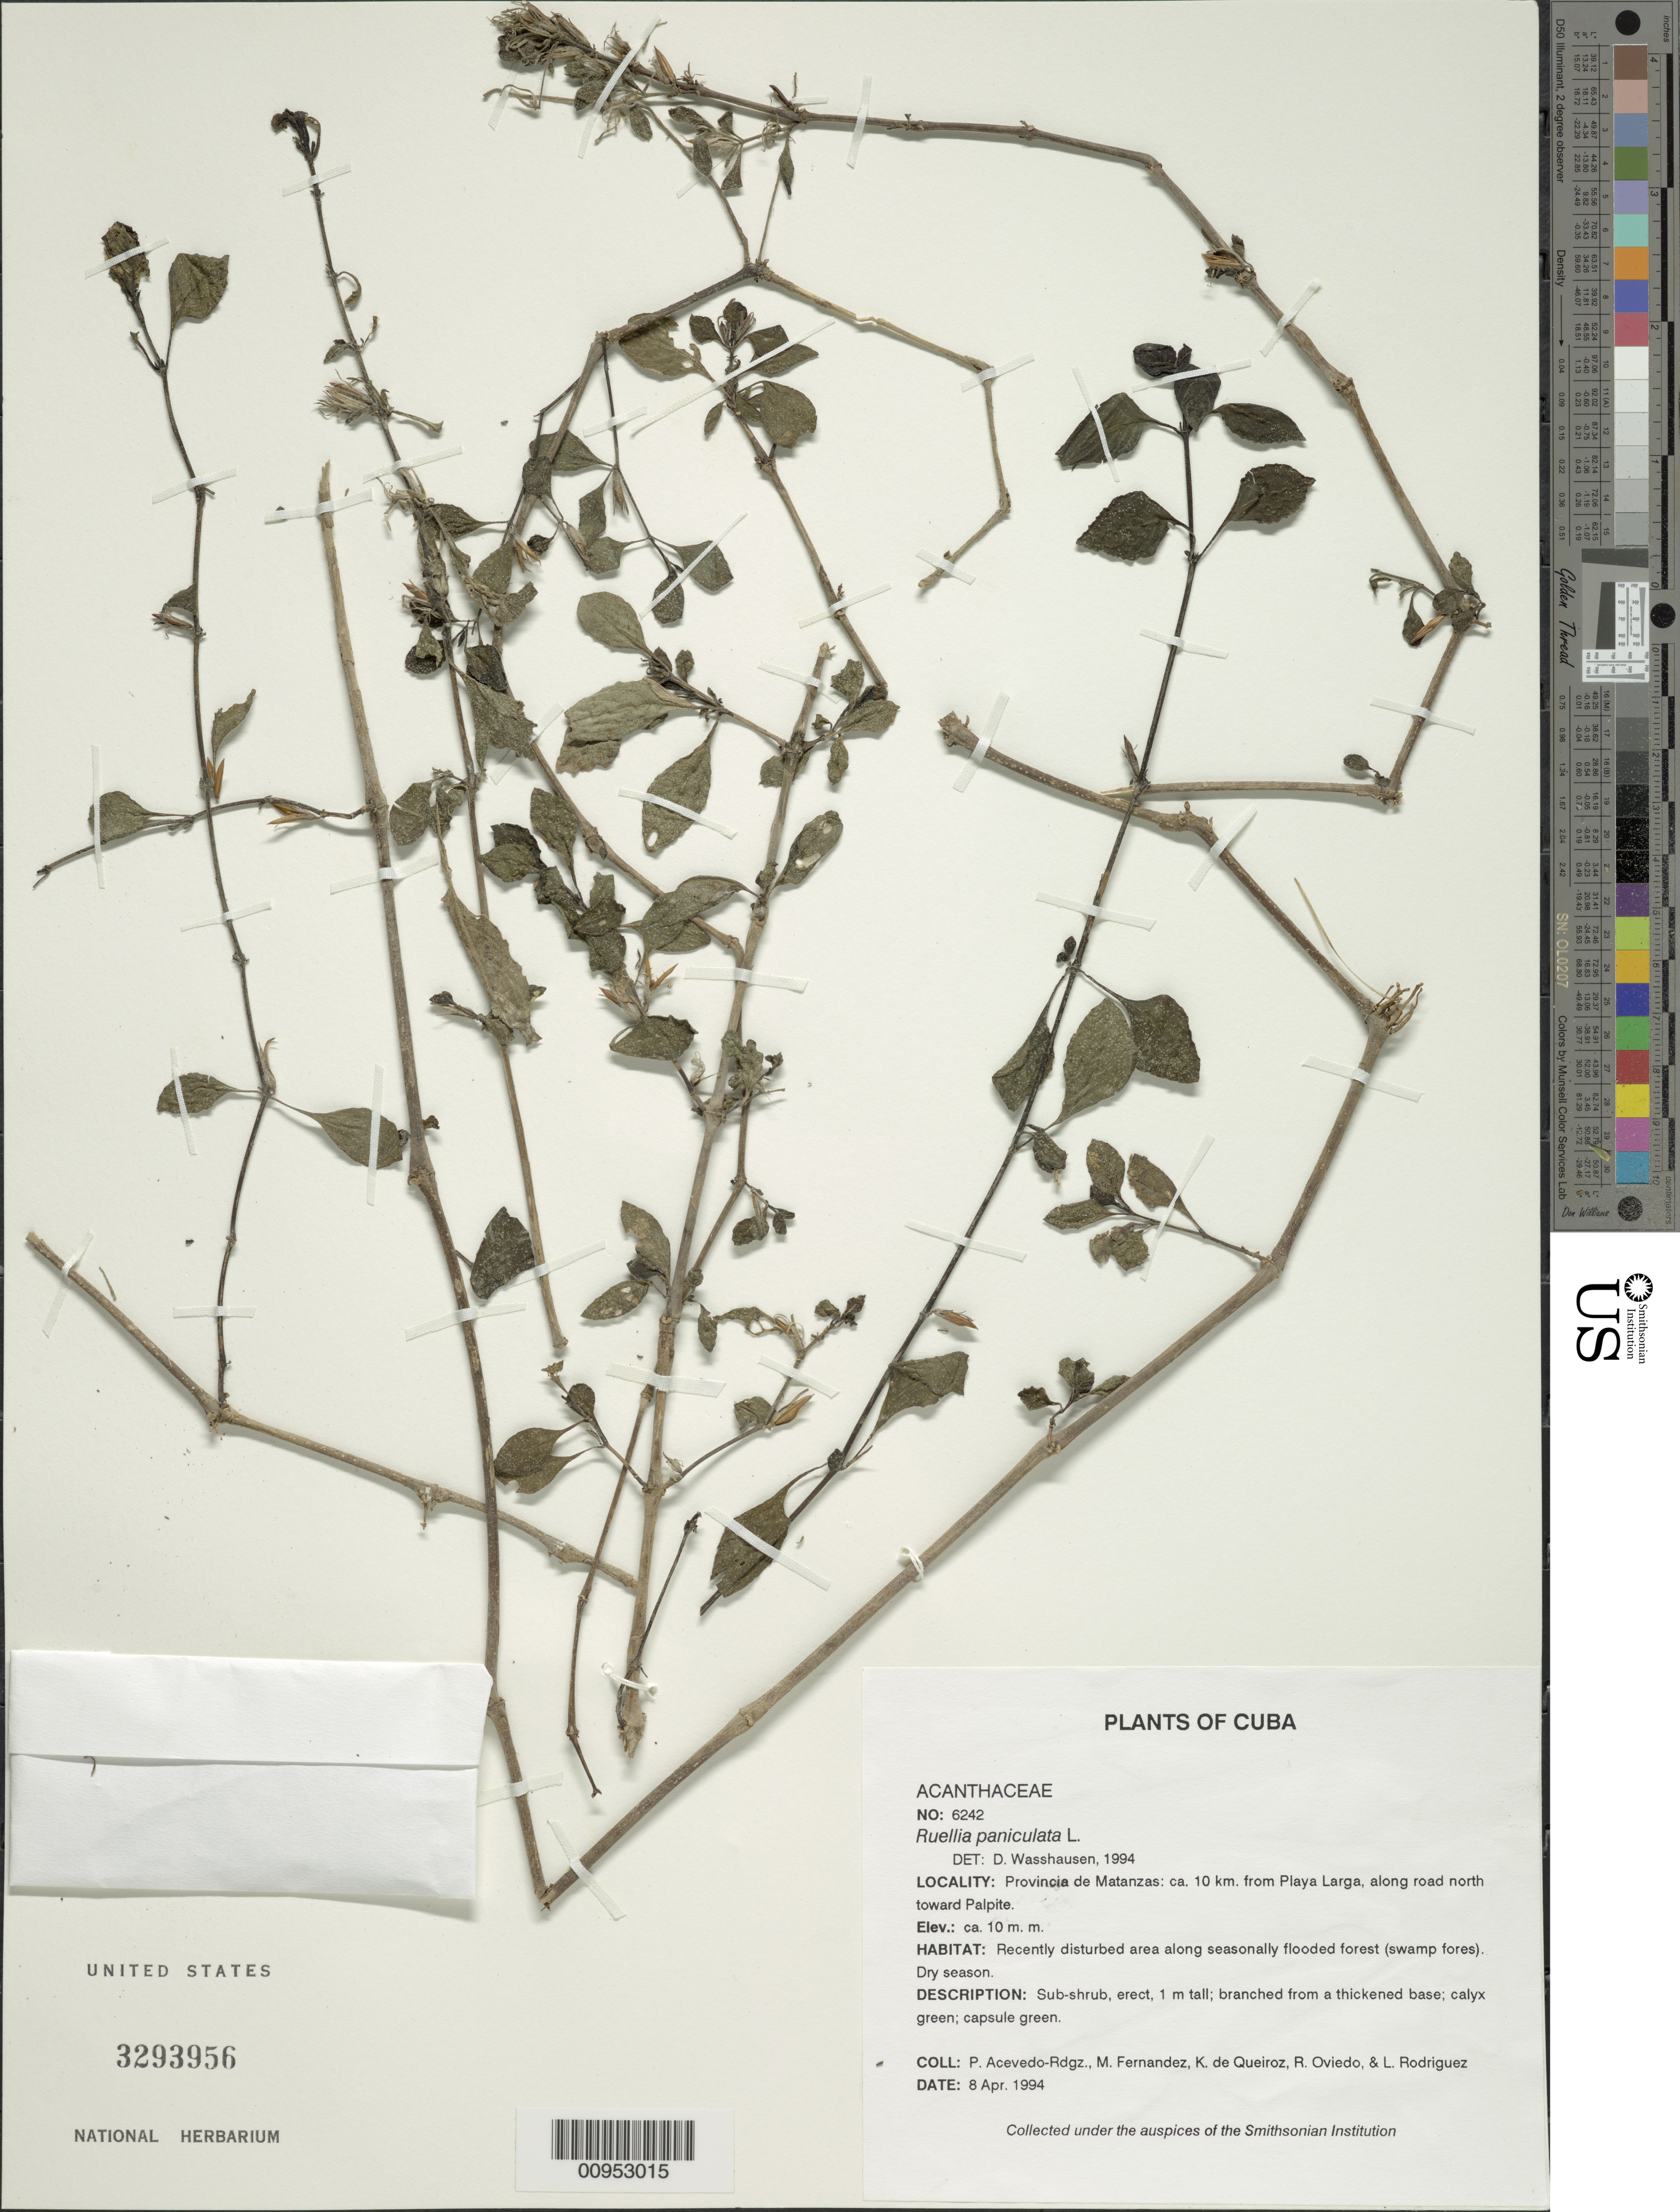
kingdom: Plantae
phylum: Tracheophyta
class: Magnoliopsida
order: Lamiales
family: Acanthaceae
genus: Ruellia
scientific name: Ruellia paniculata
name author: L.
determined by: Wasshausen, Dieter C., (BOT), Smithsonian Institution - National Museum of Natural History (UNITED STATES)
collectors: P. Acevedo-Rodr., M. Fernández, K. De Queiroz, R. Oviedo & L. Rodriguez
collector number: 6242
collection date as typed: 08 Apr 1994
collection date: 1994-04-08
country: Cuba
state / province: Matanzas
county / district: Municipio de Ciénaga de Zapata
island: Cuba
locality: Approx. 10 km from Playa Larga, along the road going north towards Palpite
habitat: Recently disturbed area along seasonally flooded forest (swamp forest). Dry season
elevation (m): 10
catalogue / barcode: US 3293956